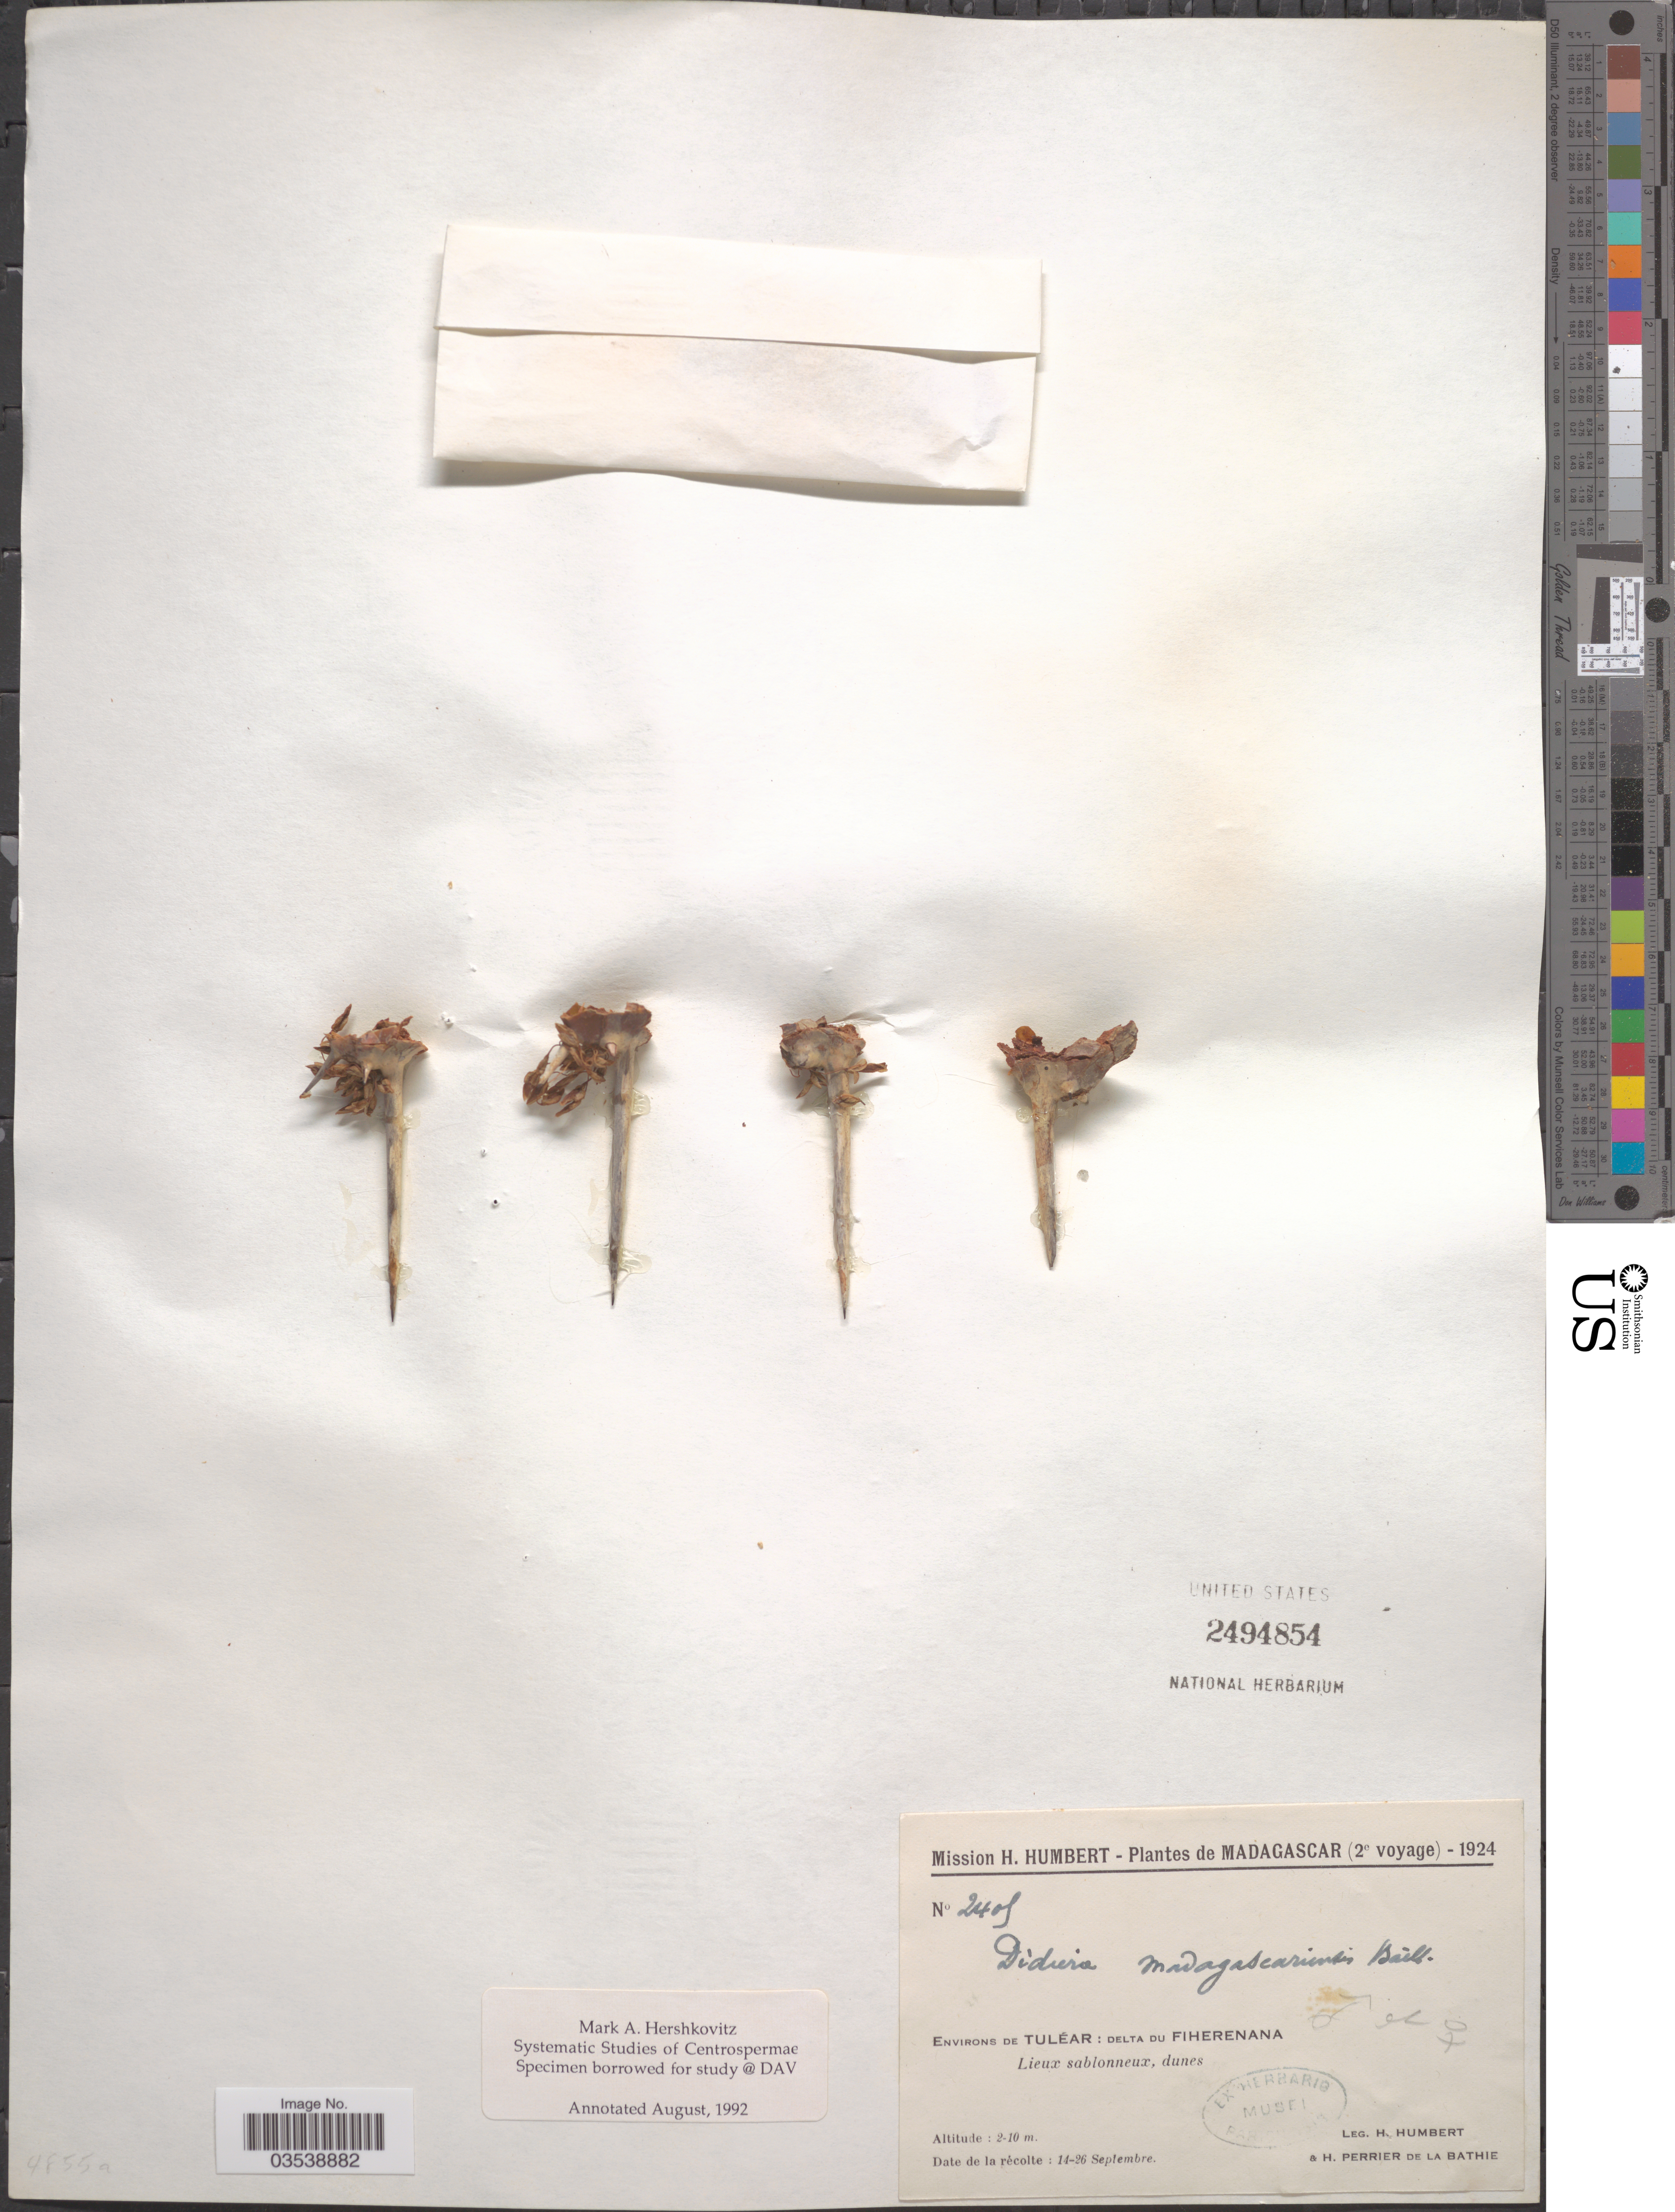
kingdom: Plantae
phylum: Tracheophyta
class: Magnoliopsida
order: Caryophyllales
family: Didiereaceae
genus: Didierea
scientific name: Didierea madagascariensis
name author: Baill.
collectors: H. Humbert & H. Perrier de la Bâthie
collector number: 2405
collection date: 1924-09-14/1924-09-26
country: Madagascar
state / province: Atsimo-Andrefana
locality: Environs de Tuléar: Delta du Fiherenana.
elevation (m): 2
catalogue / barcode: US 2494854